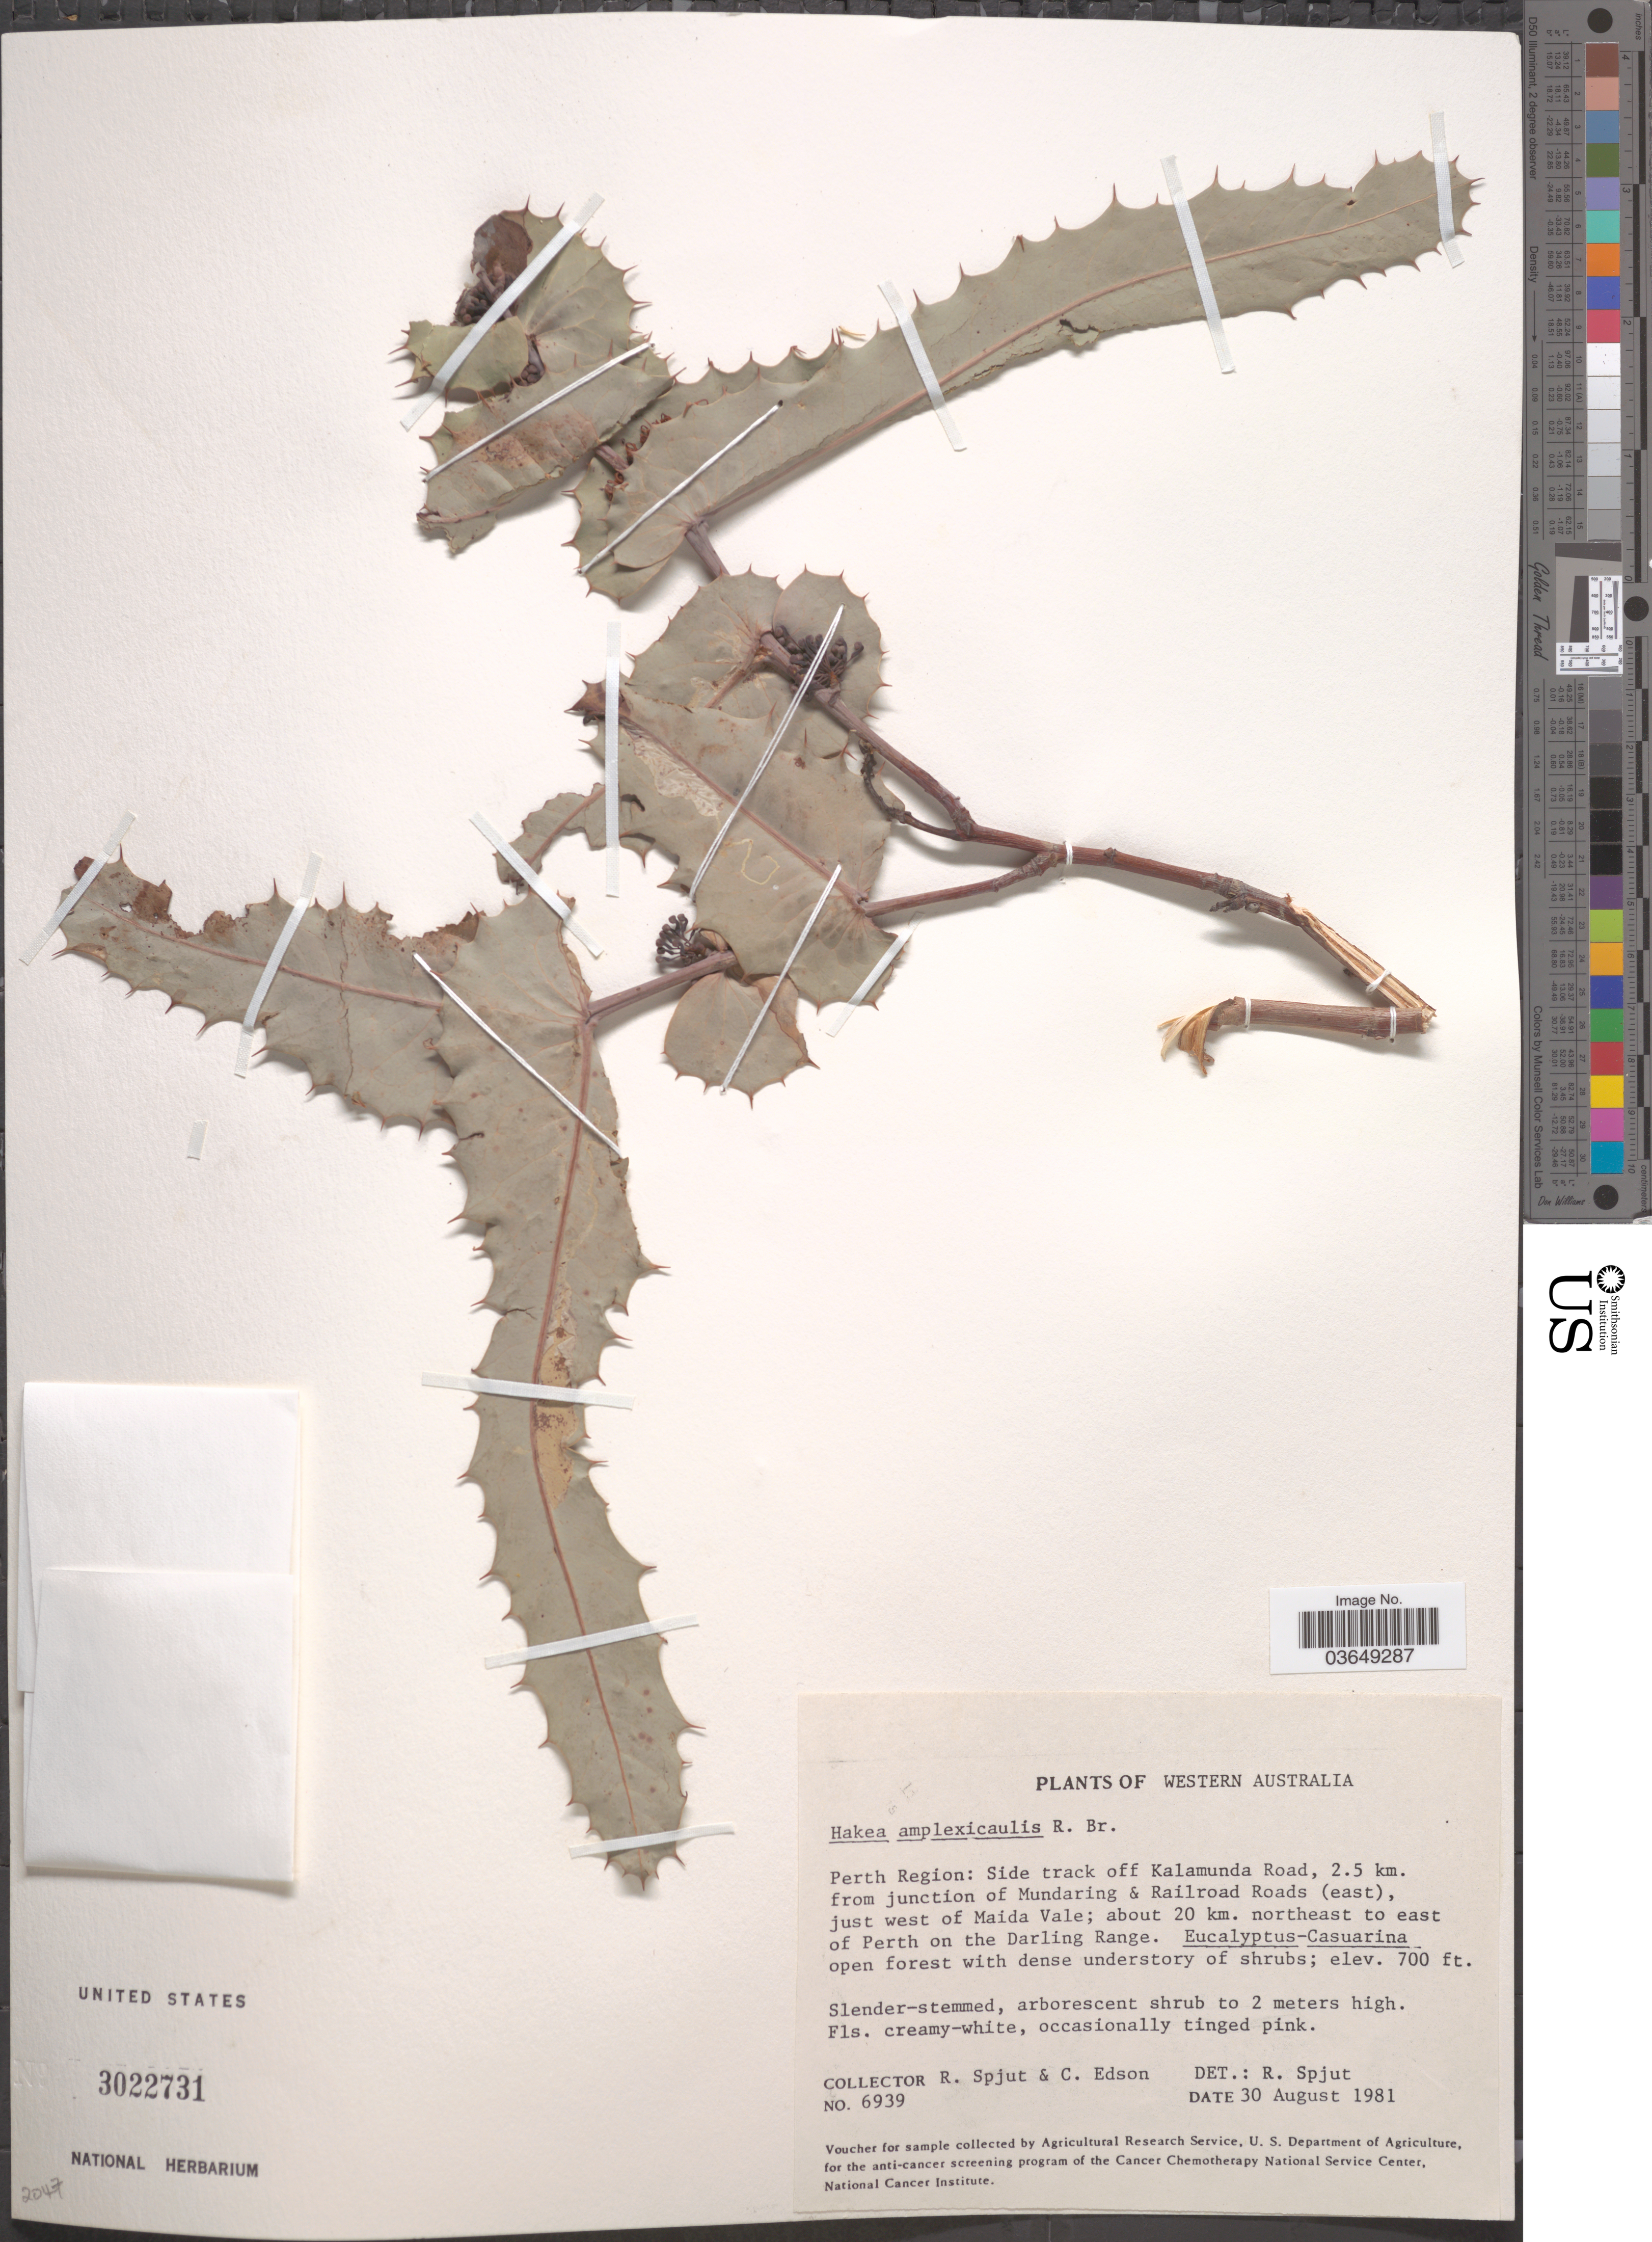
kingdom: Plantae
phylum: Tracheophyta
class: Magnoliopsida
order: Proteales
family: Proteaceae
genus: Hakea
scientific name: Hakea amplexicaulis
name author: R. Br.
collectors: R. Spjut & C. Edson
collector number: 6939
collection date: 1981-08-30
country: Australia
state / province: Western Australia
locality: Perth Region: Side track off Kalamunda Road, 2.5 km. from junction of Mundaring & Railroad Roads (east), just west of Maida Vale; about 20 km. northeast to east of Perth on the Darling Range.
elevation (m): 213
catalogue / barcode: US 3022731